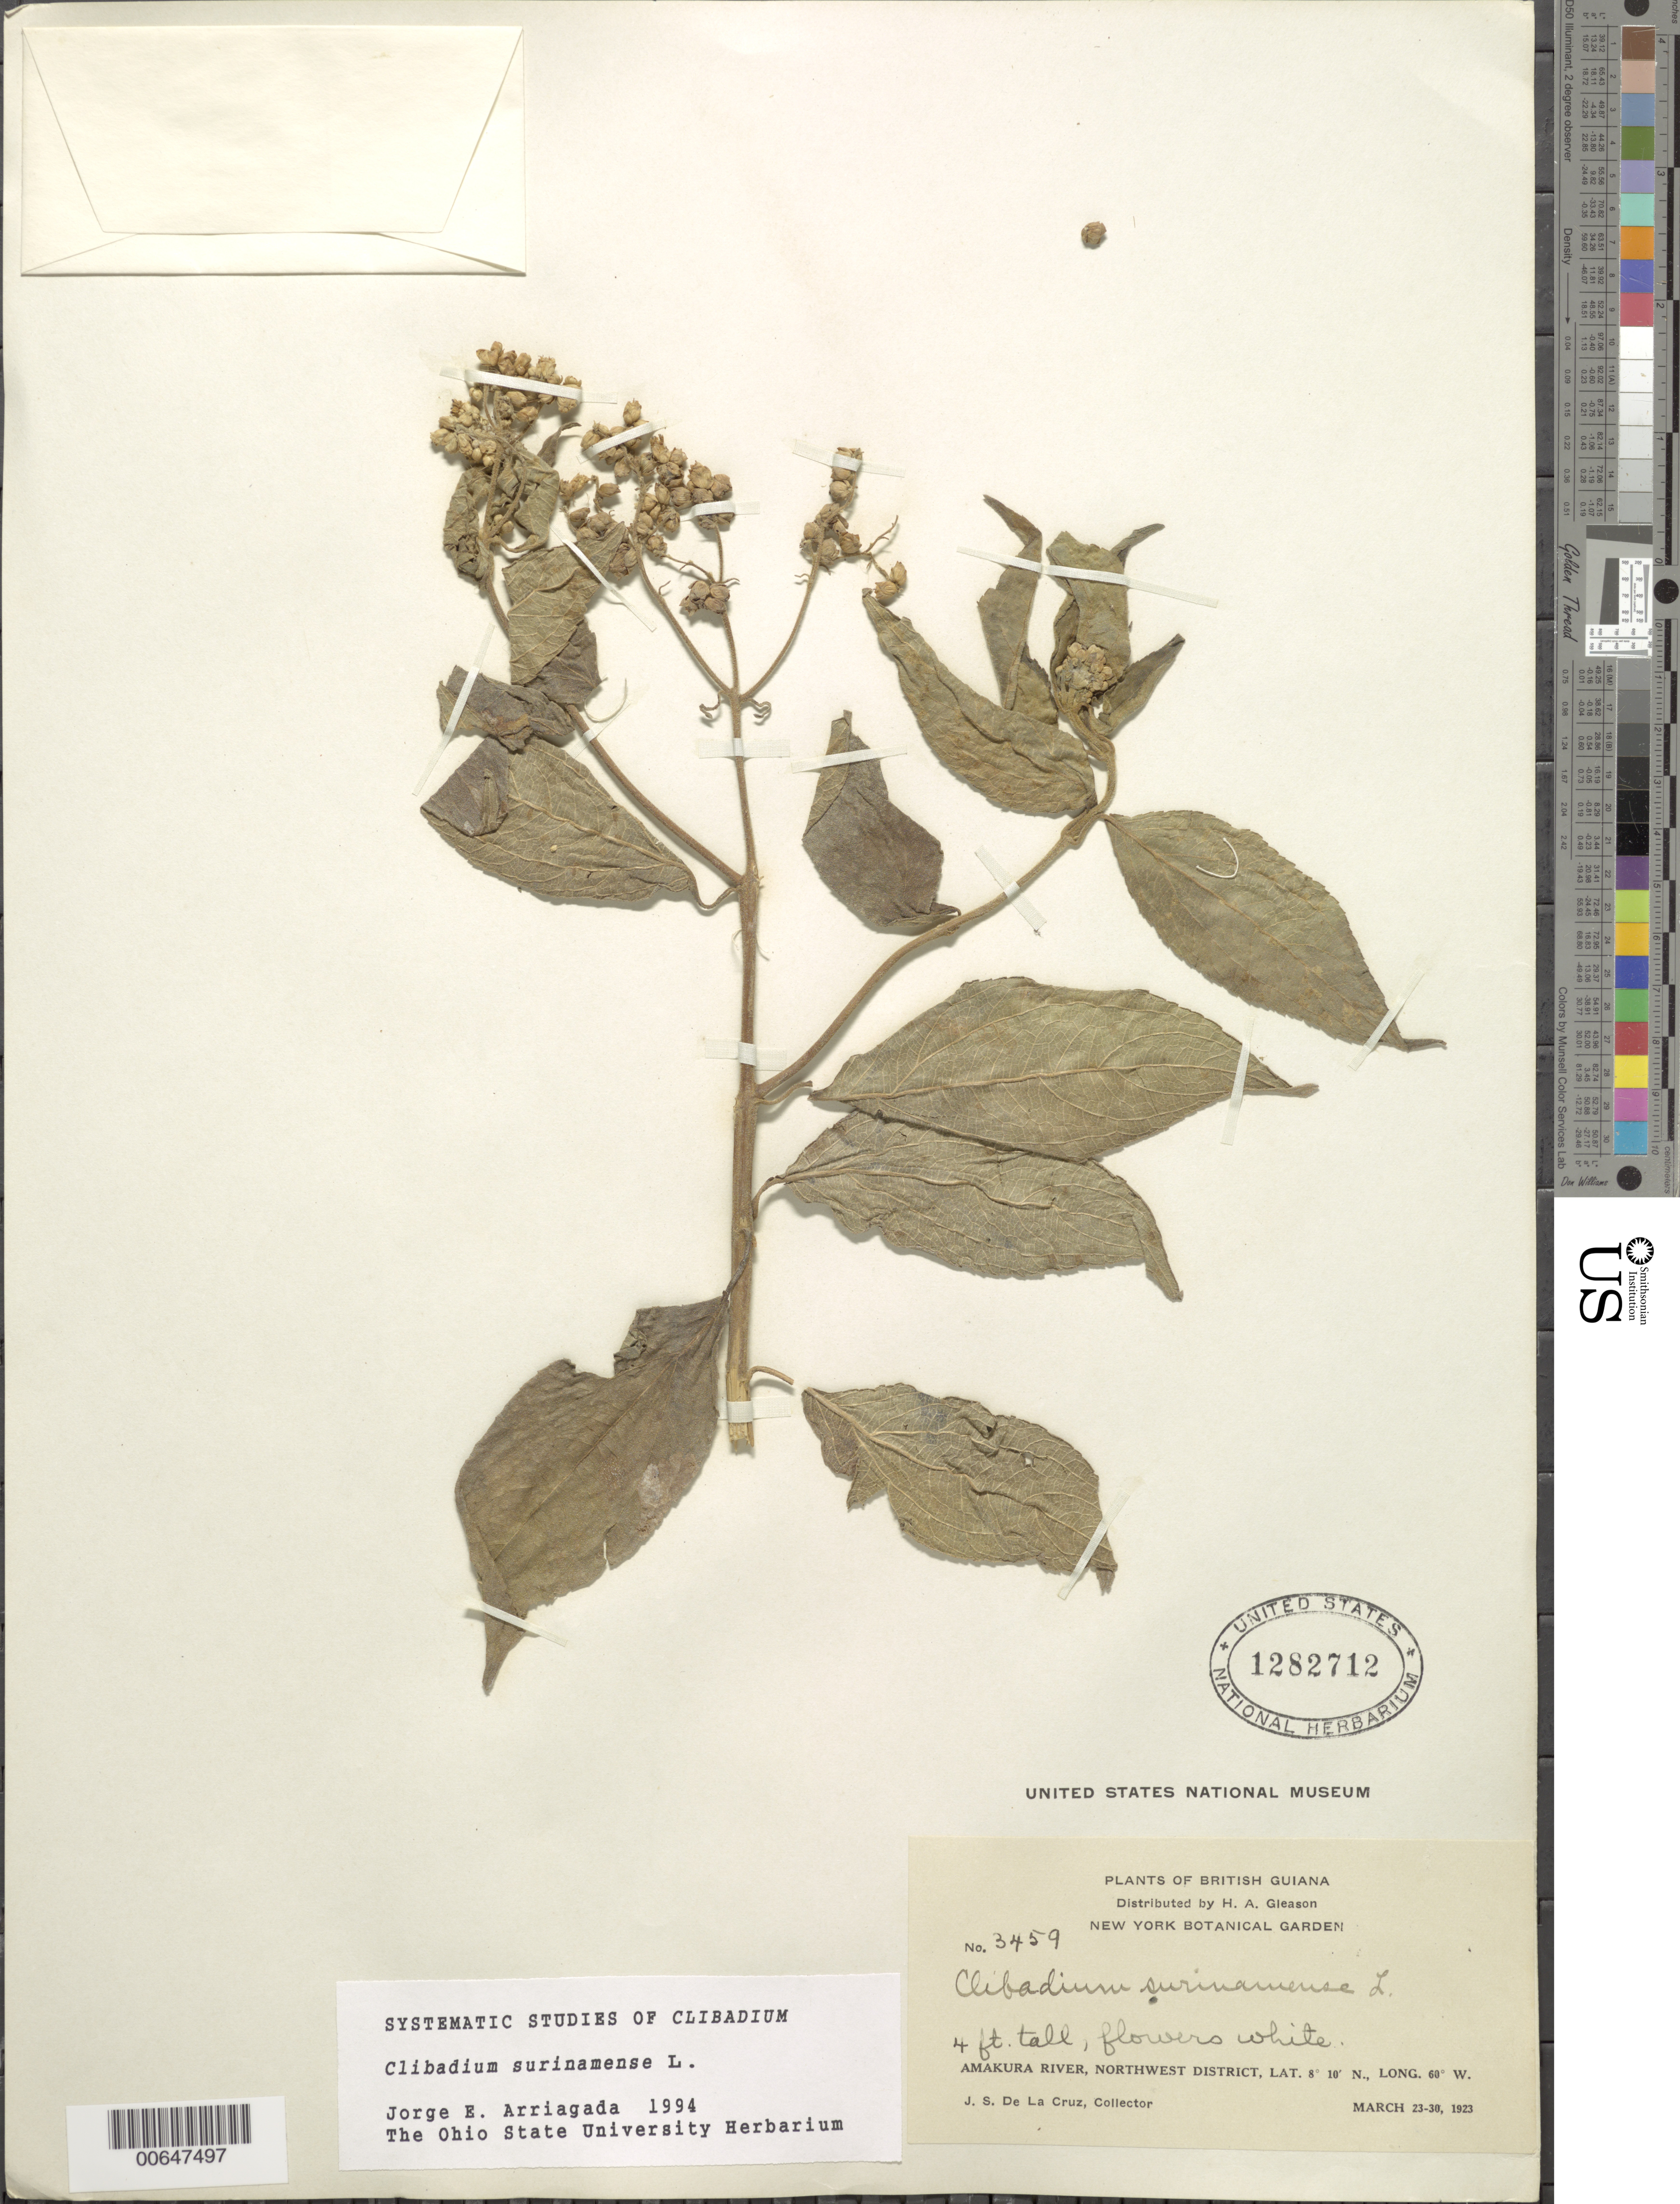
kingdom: Plantae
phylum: Tracheophyta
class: Magnoliopsida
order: Asterales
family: Asteraceae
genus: Clibadium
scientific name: Clibadium surinamense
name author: L.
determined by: Arriagada, J. E.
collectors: J. S. de la Cruz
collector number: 3459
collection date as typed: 23-Mar-23 to 30-Mar-23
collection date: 1923-03-23/1923-03-30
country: Guyana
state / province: Barima-Waini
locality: Amakura R., NW District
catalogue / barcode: US 1282712